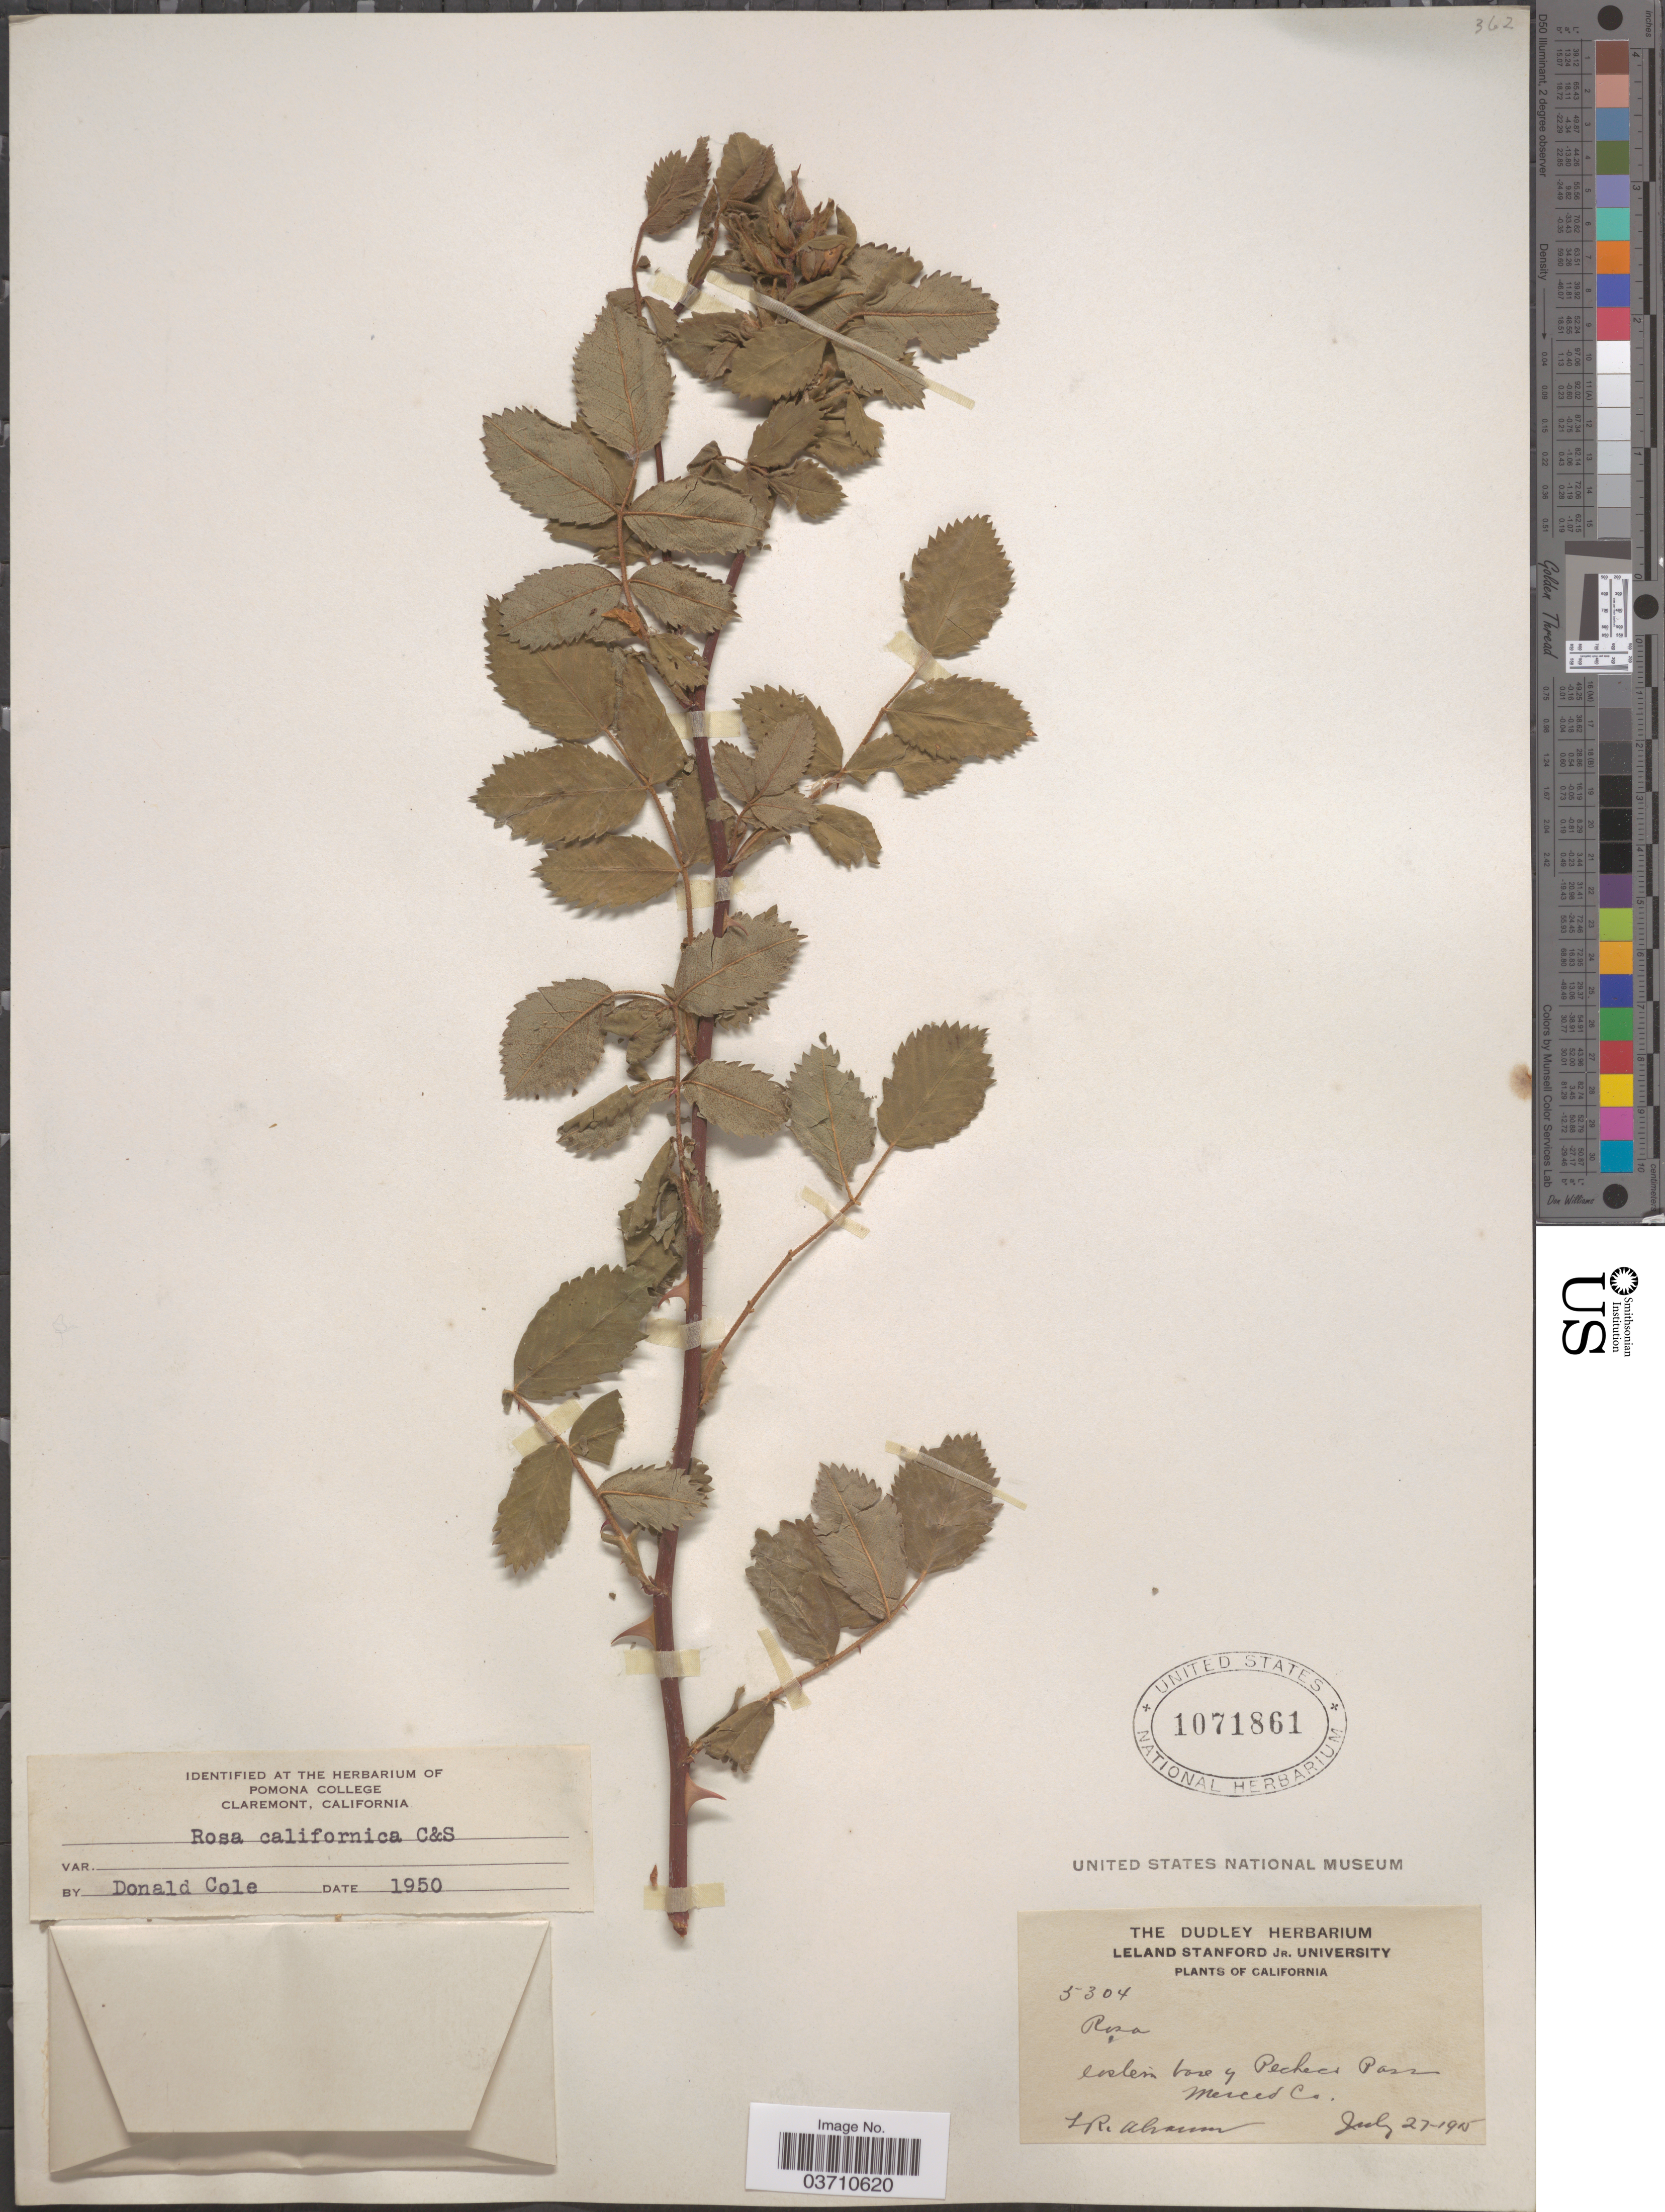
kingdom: Plantae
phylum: Tracheophyta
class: Magnoliopsida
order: Rosales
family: Rosaceae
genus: Rosa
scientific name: Rosa californica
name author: Cham. & Schltdl.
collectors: L. Abrams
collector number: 5304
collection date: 1915-07-27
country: United States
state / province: California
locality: Eastern base of Pecheco Pass. Merced Co.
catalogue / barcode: US 1071861